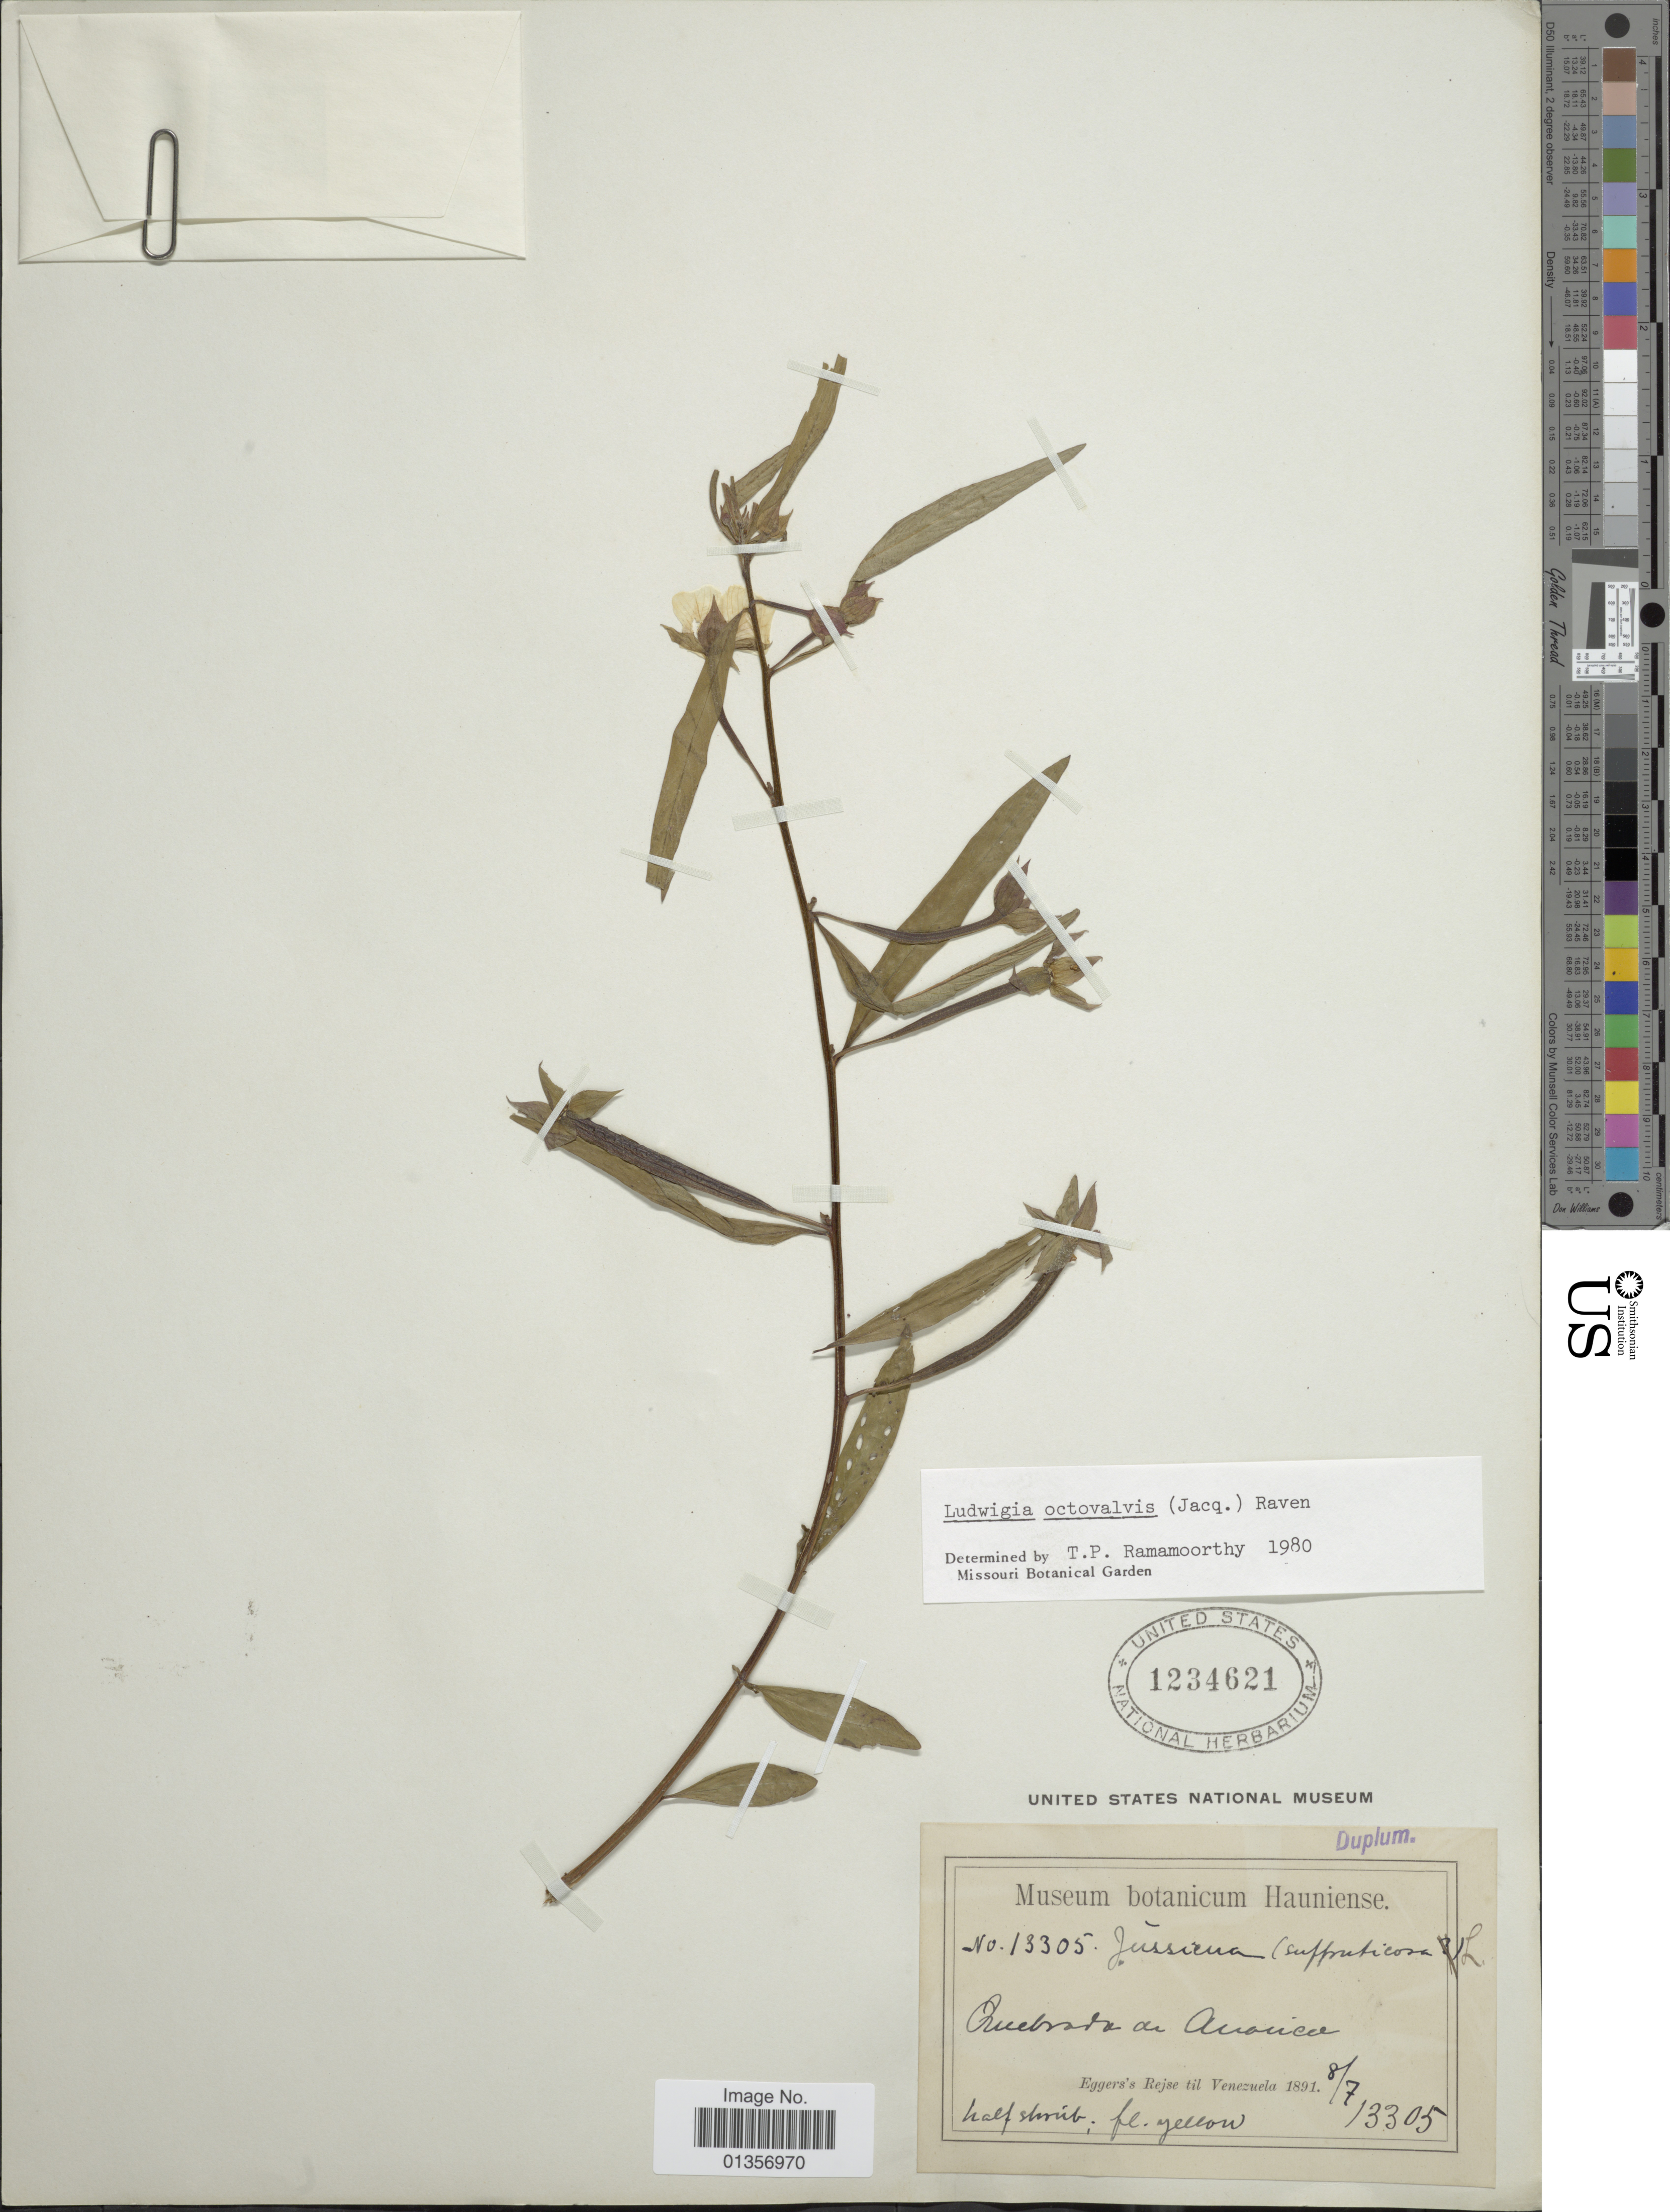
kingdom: Plantae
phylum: Tracheophyta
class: Magnoliopsida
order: Myrtales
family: Onagraceae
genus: Ludwigia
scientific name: Ludwigia octovalvis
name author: (Jacq.) P.H. Raven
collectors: -. Eggers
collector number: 13305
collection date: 1891-07-08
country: Venezuela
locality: Quebrada de Anauco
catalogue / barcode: US 1234621